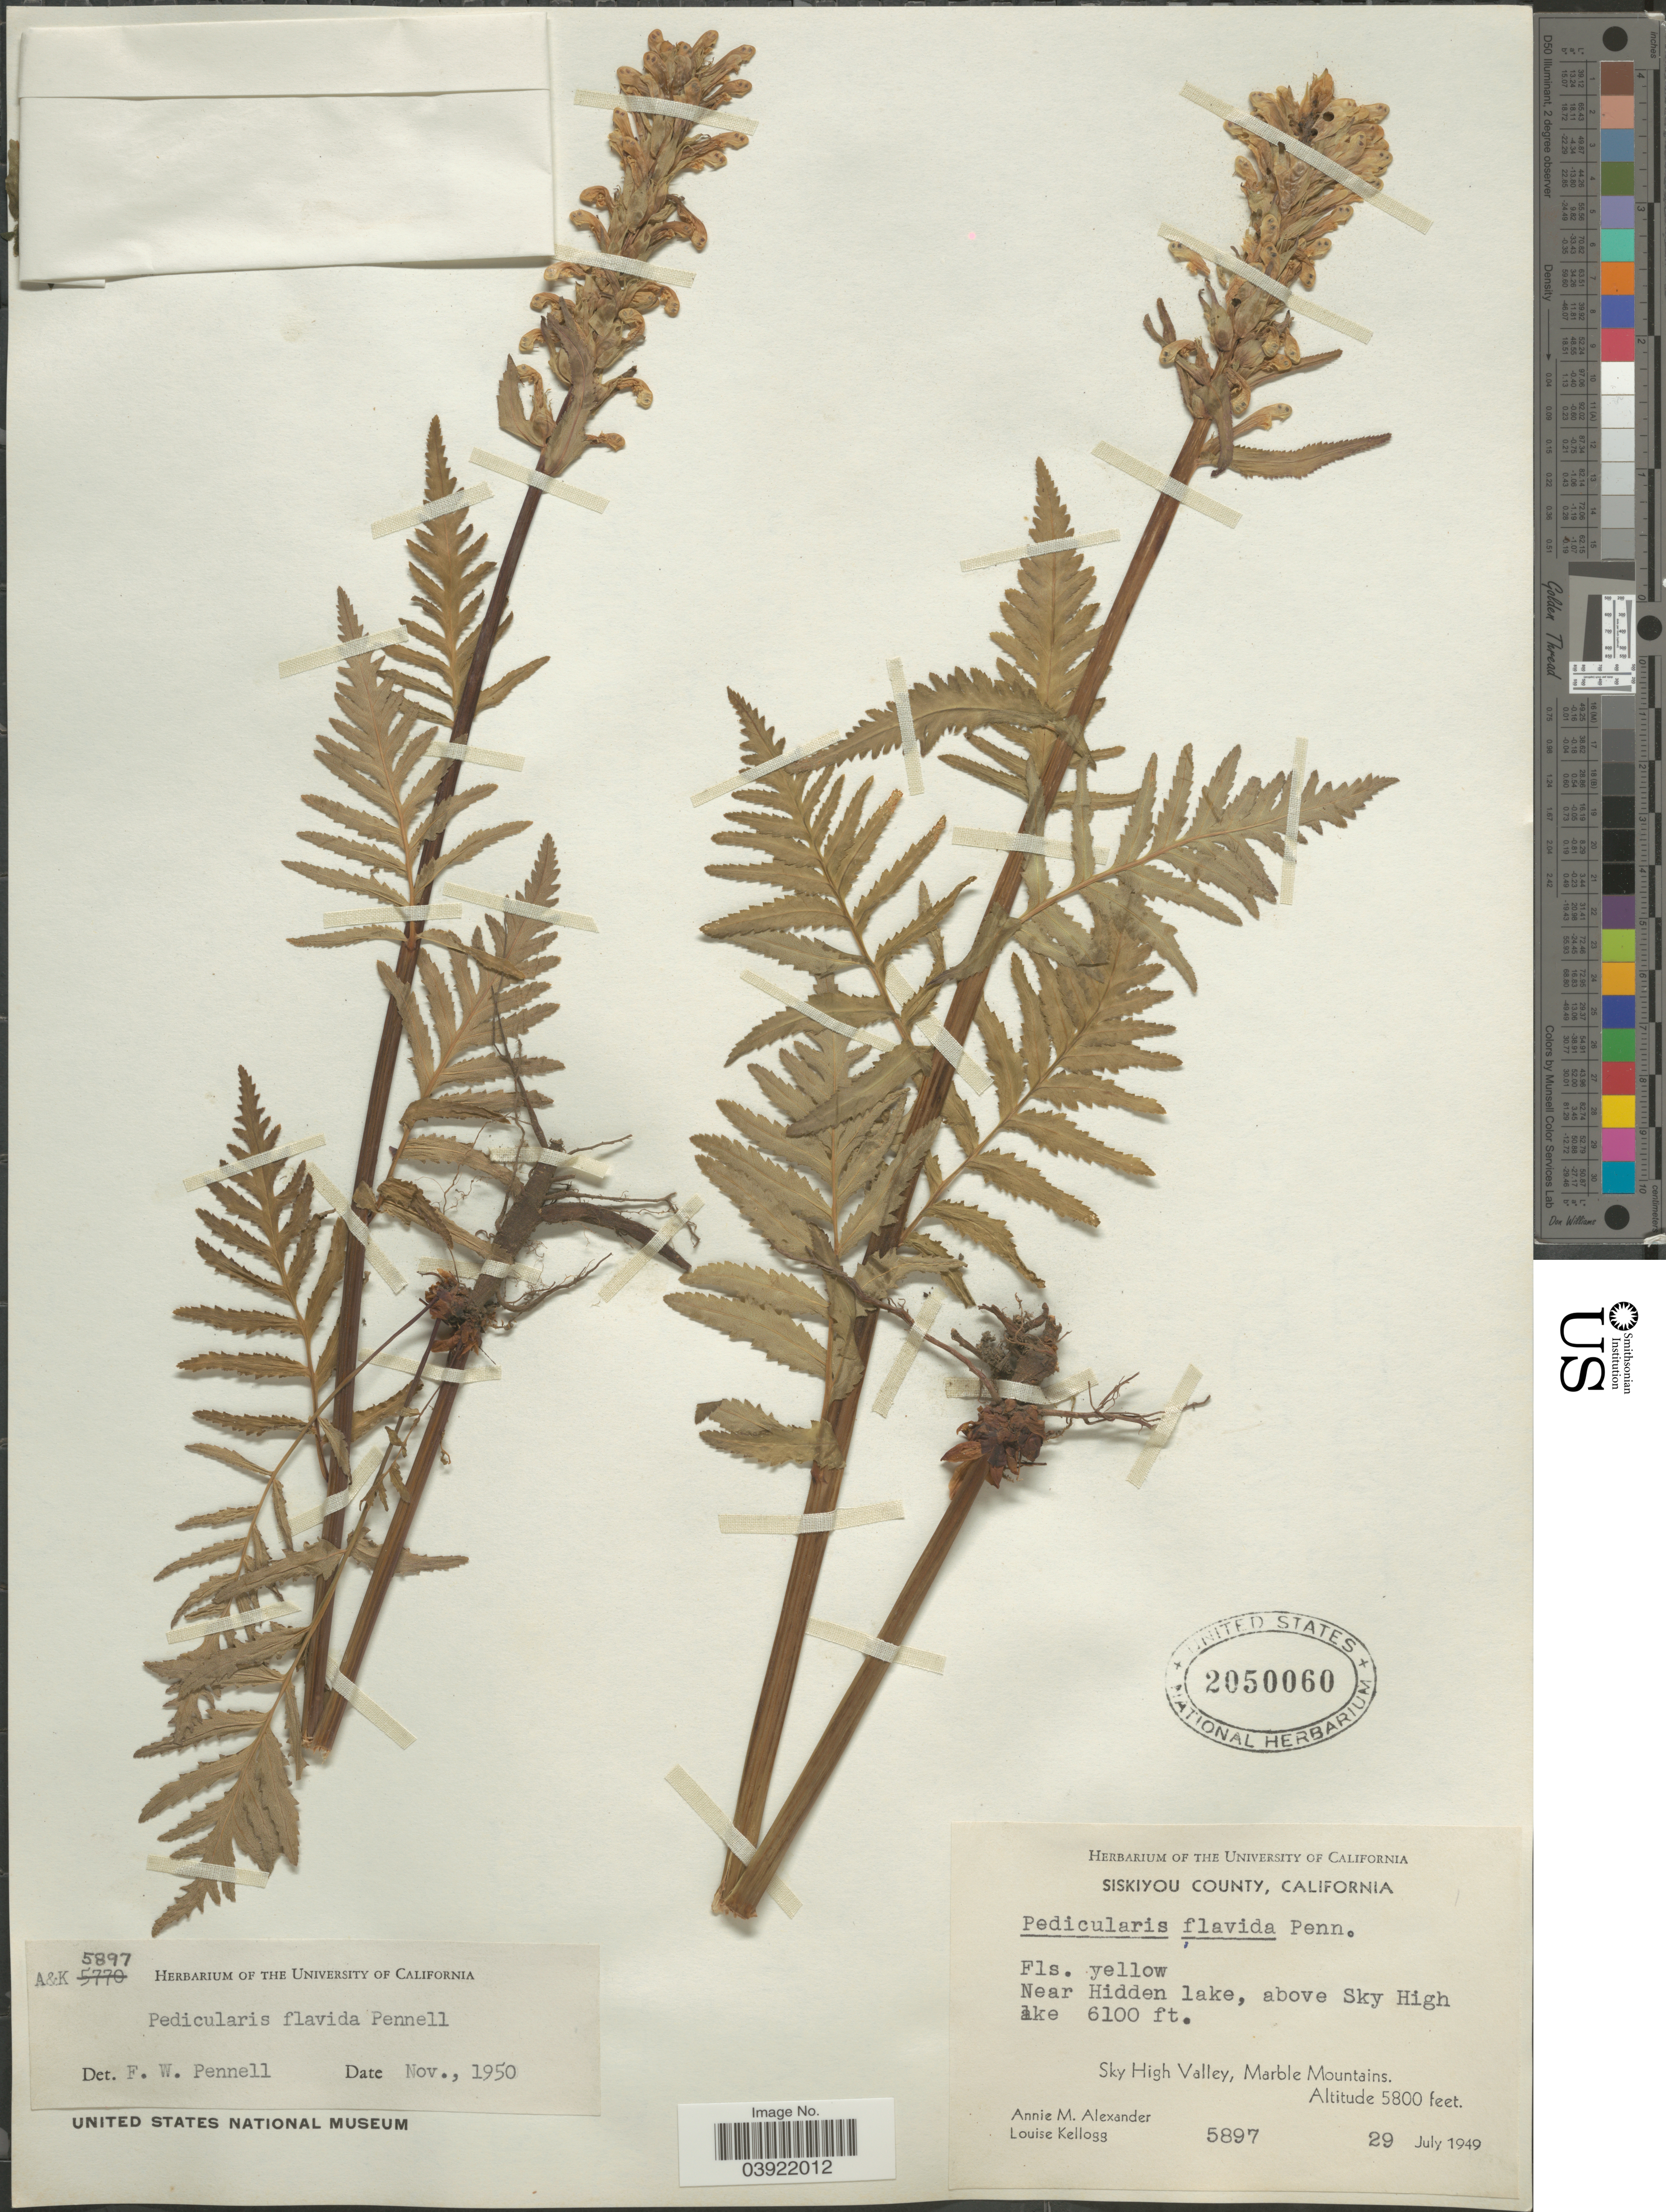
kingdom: Plantae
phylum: Tracheophyta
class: Magnoliopsida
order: Lamiales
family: Orobanchaceae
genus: Pedicularis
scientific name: Pedicularis flavida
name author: Pennell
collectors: A. M. Alexander & L. Kellogg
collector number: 5897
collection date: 1949-07-29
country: United States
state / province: California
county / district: Siskiyou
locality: Siskiyou County. Near Hidden lake, above Sky High Lake. Sky High Valley, Marble Mountains.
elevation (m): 1859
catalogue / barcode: US 2050060